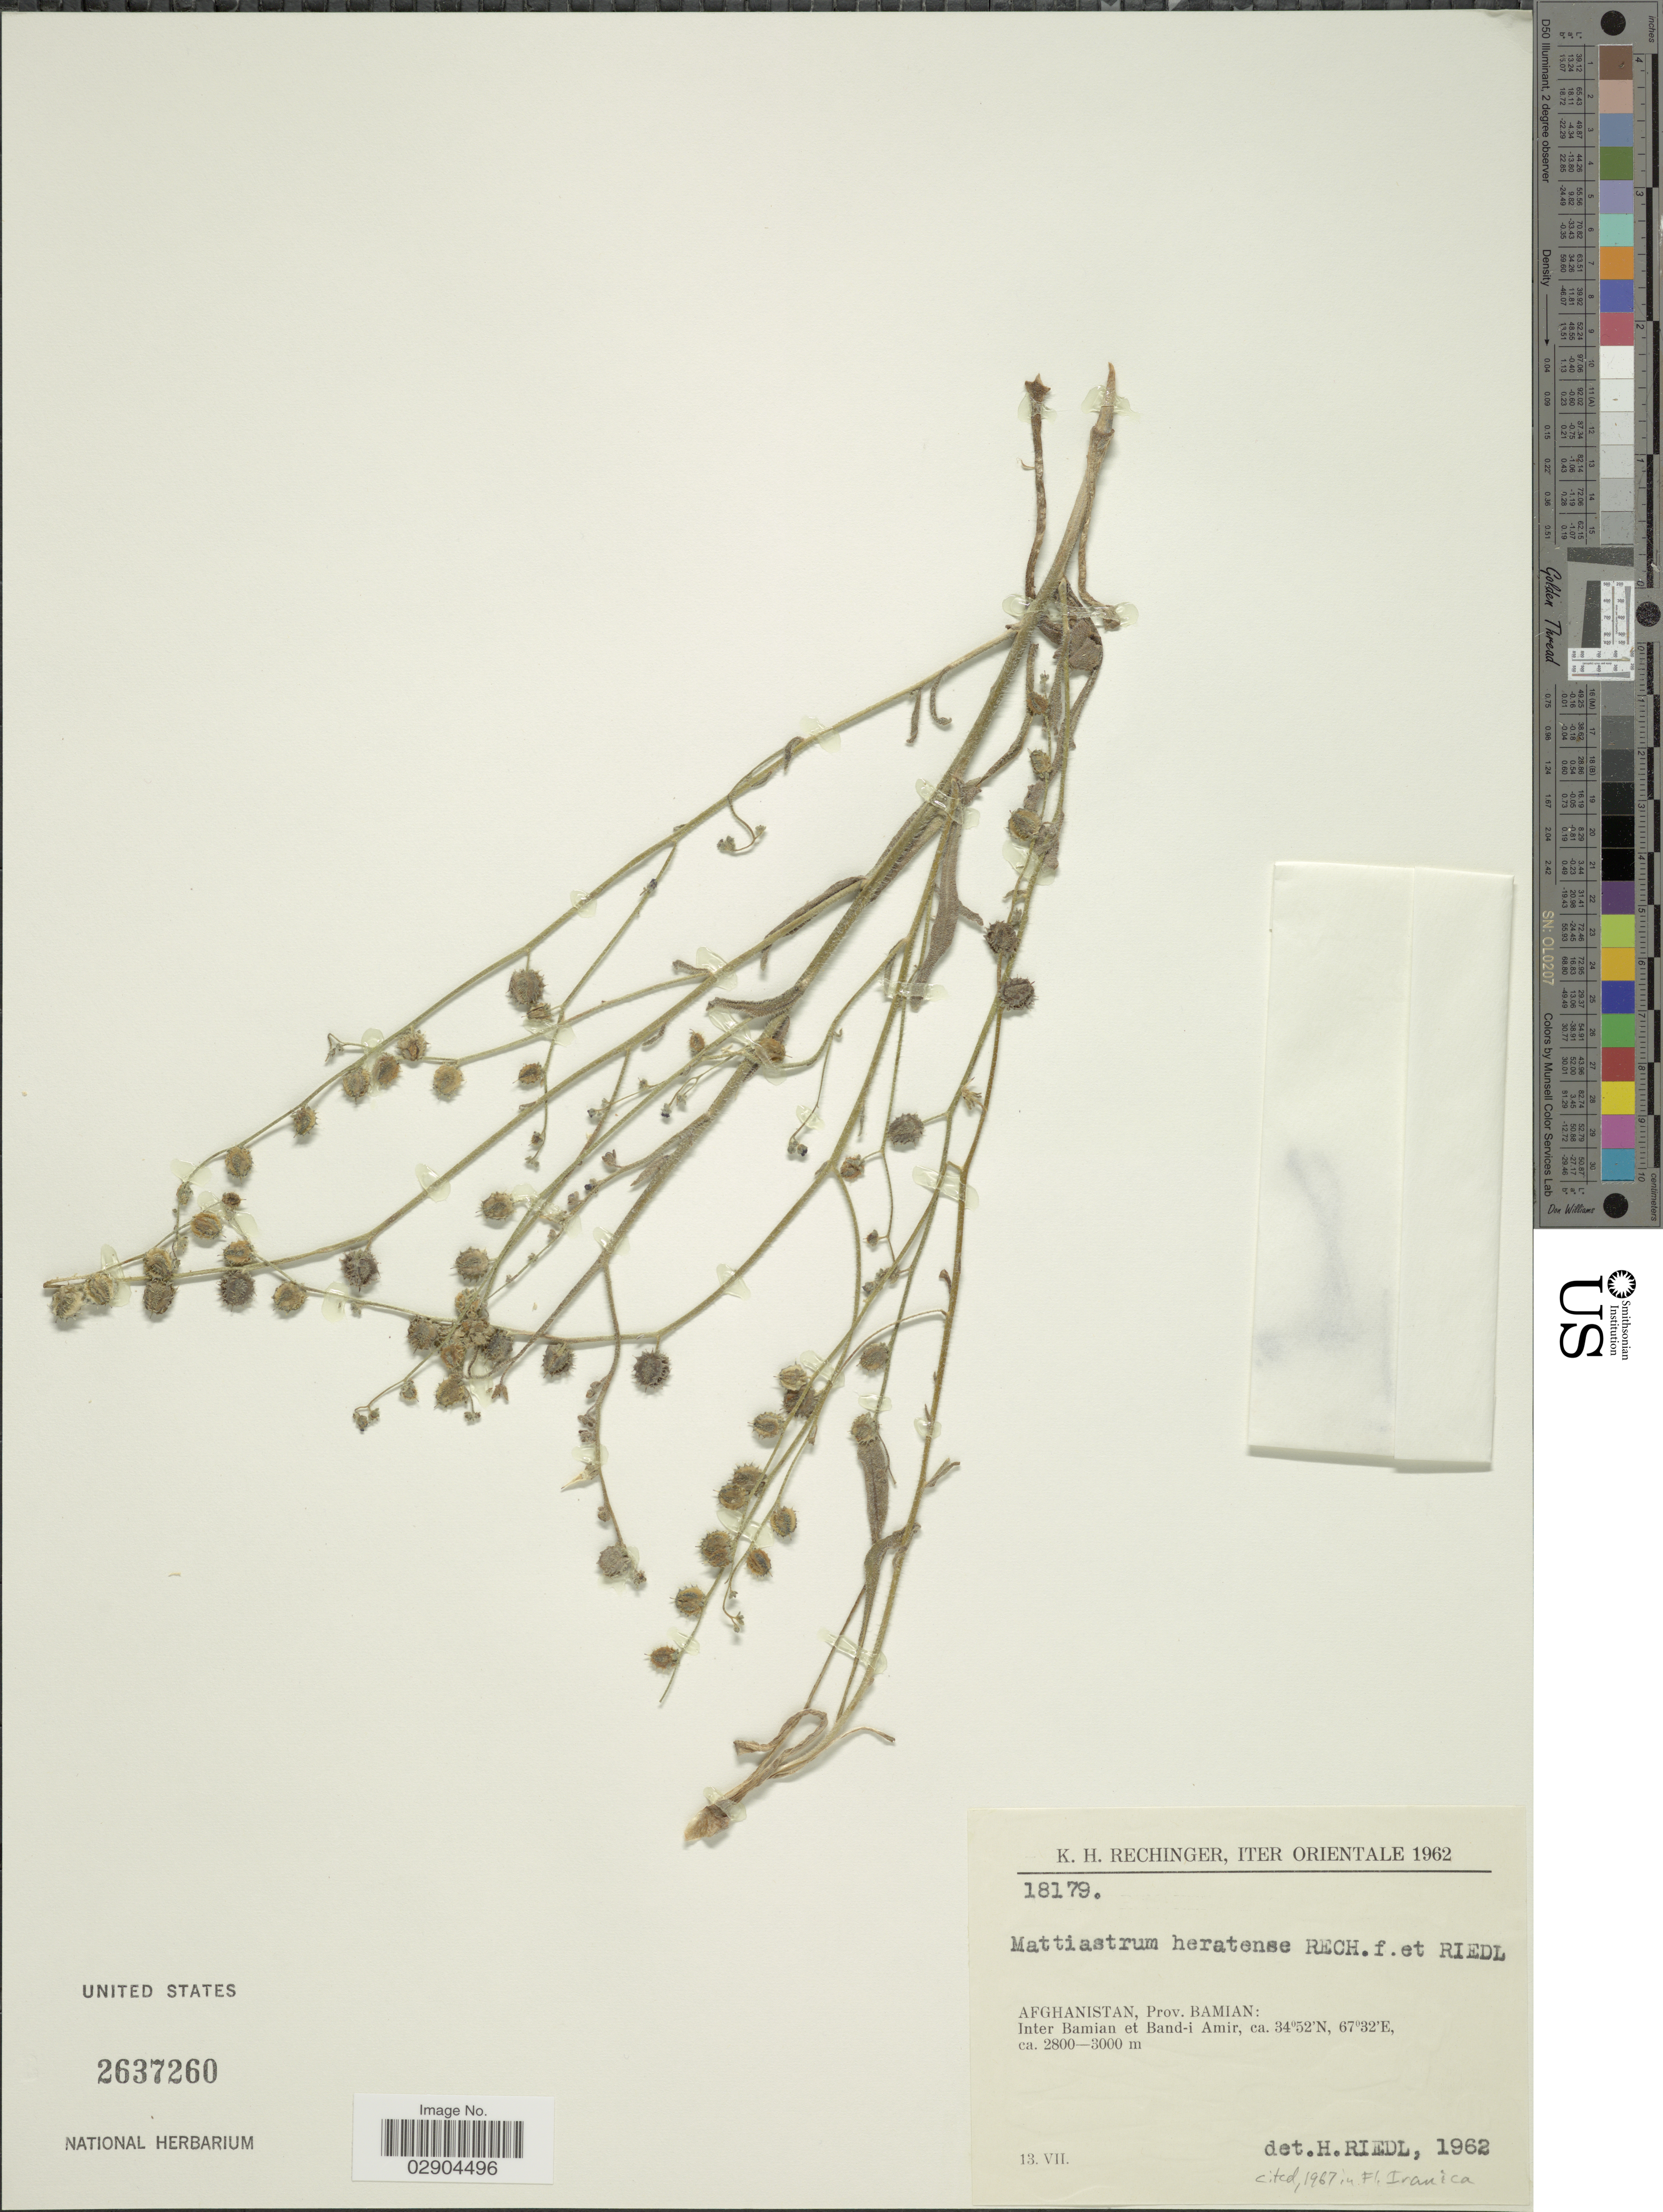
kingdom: Plantae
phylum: Tracheophyta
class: Magnoliopsida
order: Boraginales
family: Boraginaceae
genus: Paracaryum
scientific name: Paracaryum heratense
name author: (Rech. f. & Riedl) Kamelin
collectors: K. H. Rechinger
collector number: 18179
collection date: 1962-07-13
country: Afghanistan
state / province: Bamian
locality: Prov. Bamian: Inter Bamian et Band-i Amir.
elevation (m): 2800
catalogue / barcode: US 2637260